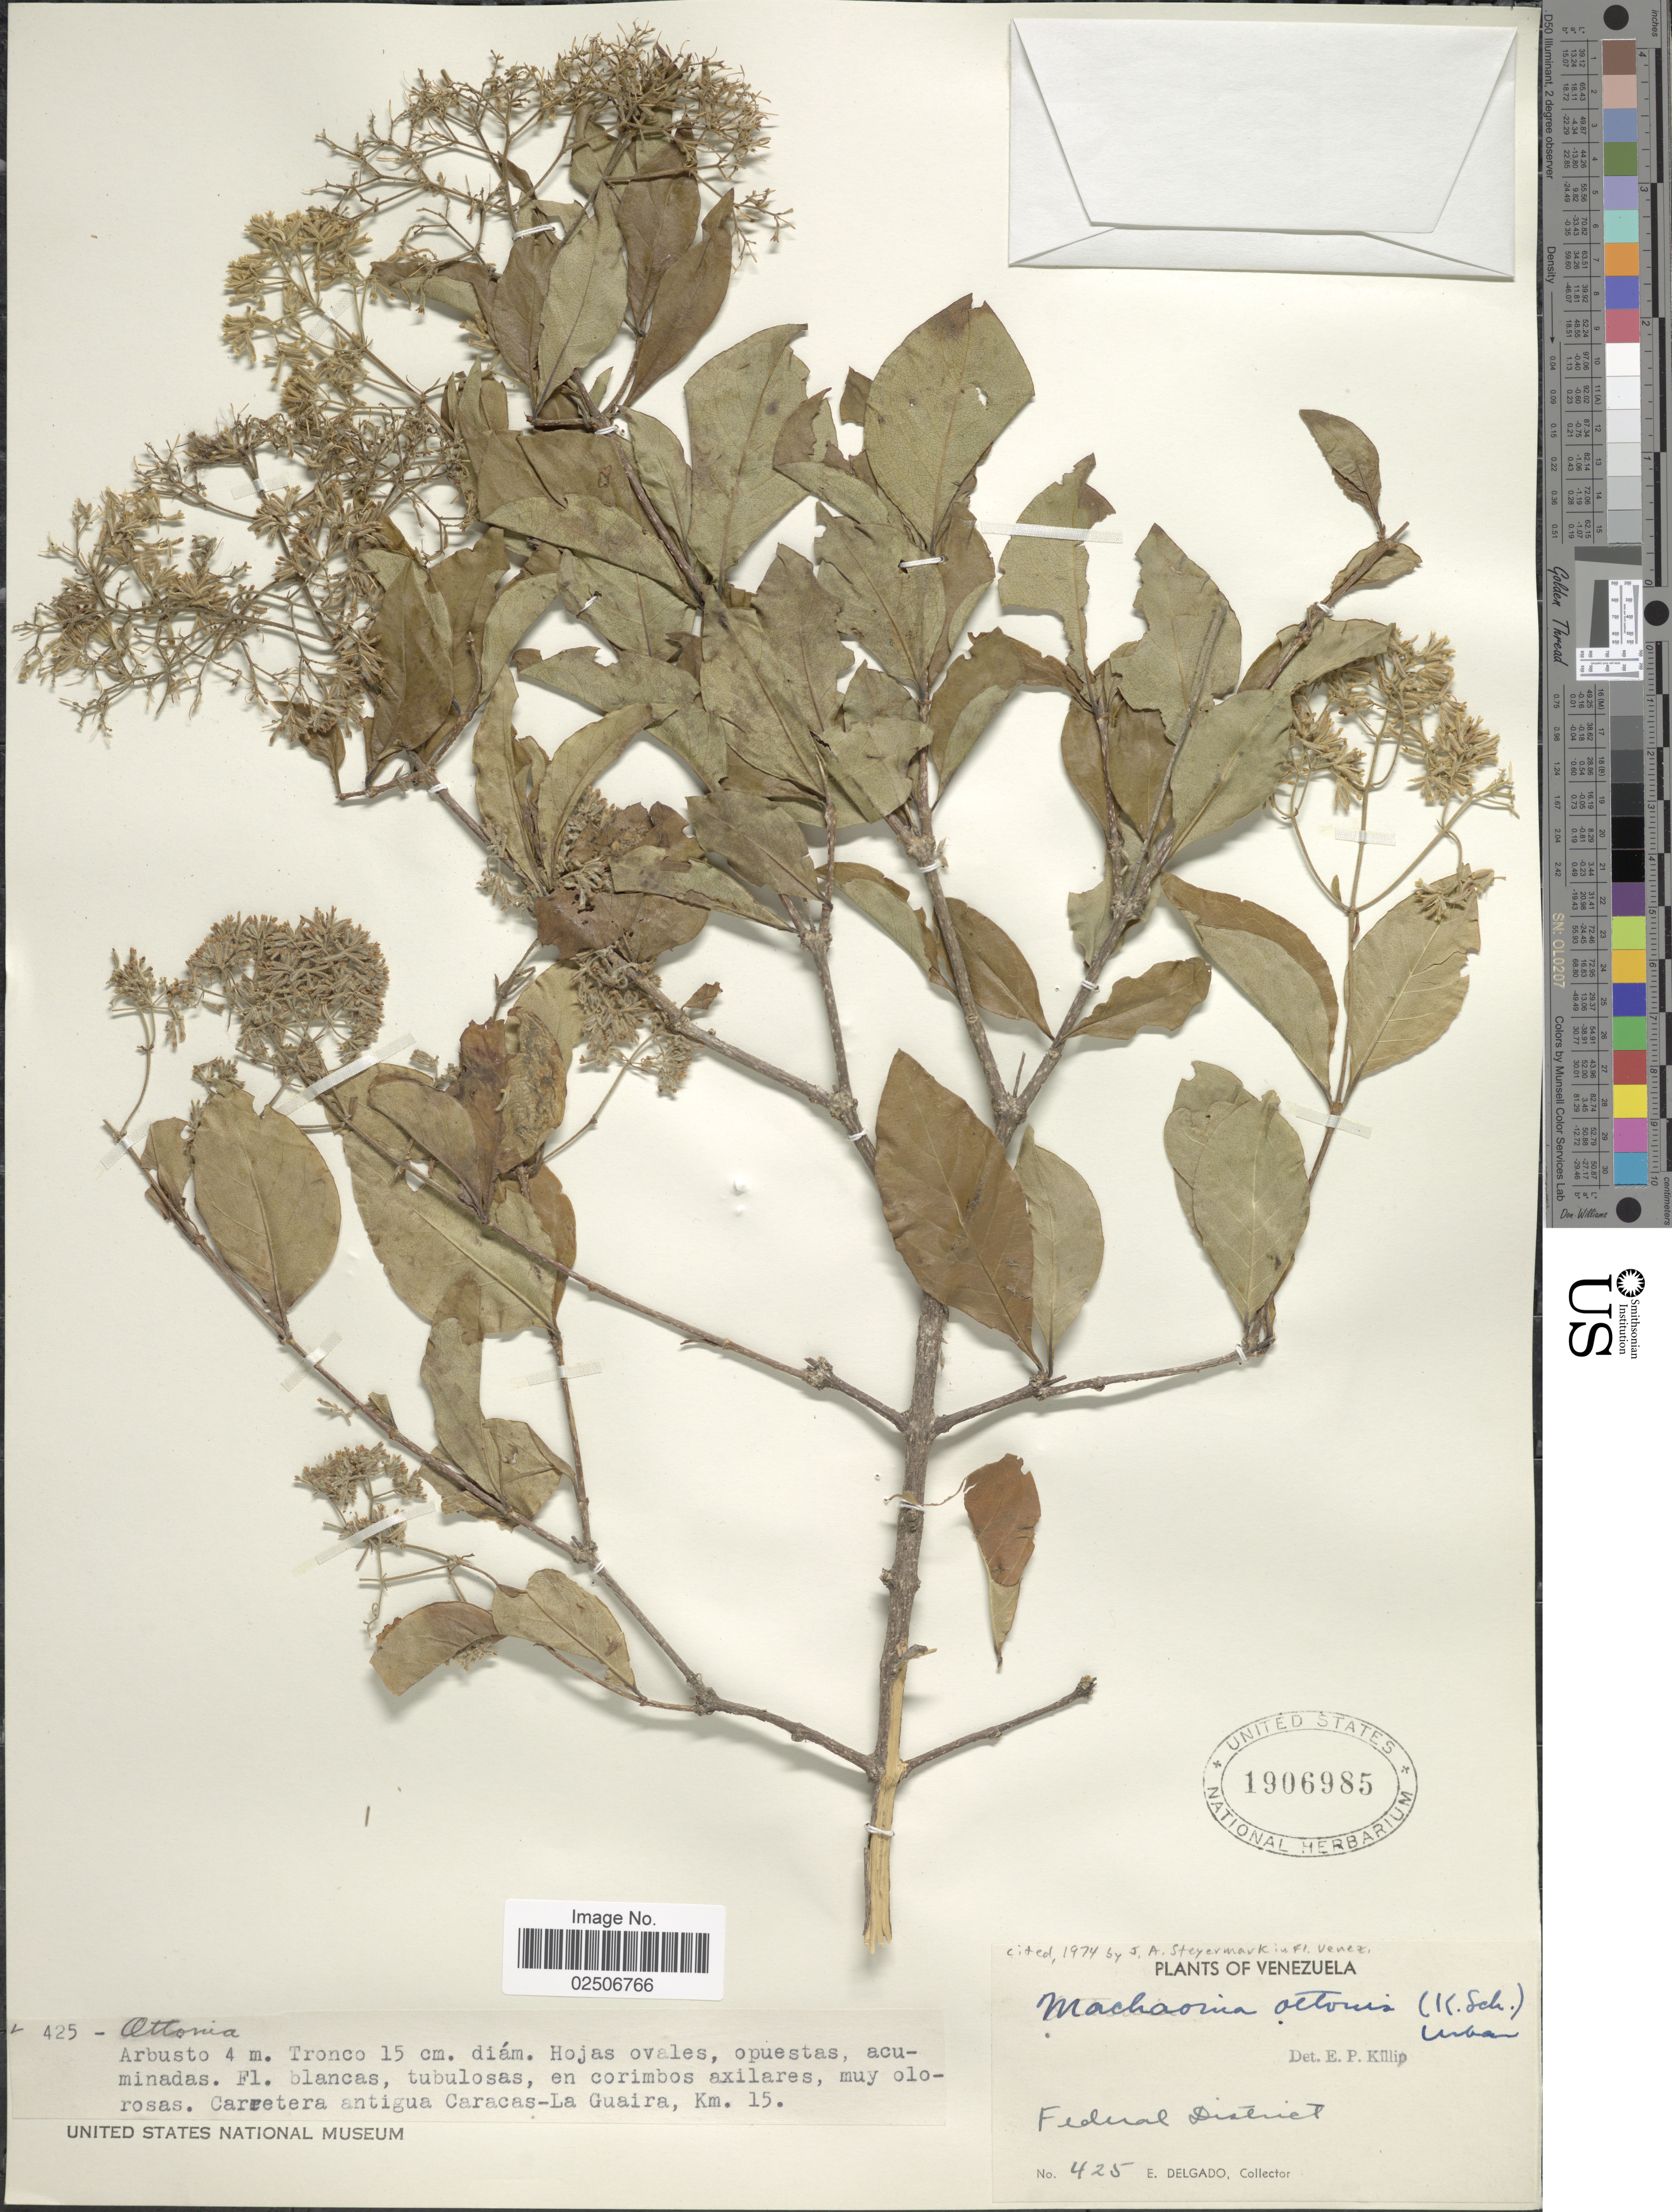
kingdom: Plantae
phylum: Tracheophyta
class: Magnoliopsida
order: Gentianales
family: Rubiaceae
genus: Machaonia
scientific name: Machaonia ottonis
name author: (K. Schum.) Urb.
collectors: E. Delgado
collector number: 425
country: Venezuela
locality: Federal District, Carretera antigua Caracas-La Guaira, km. 15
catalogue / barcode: US 1906985